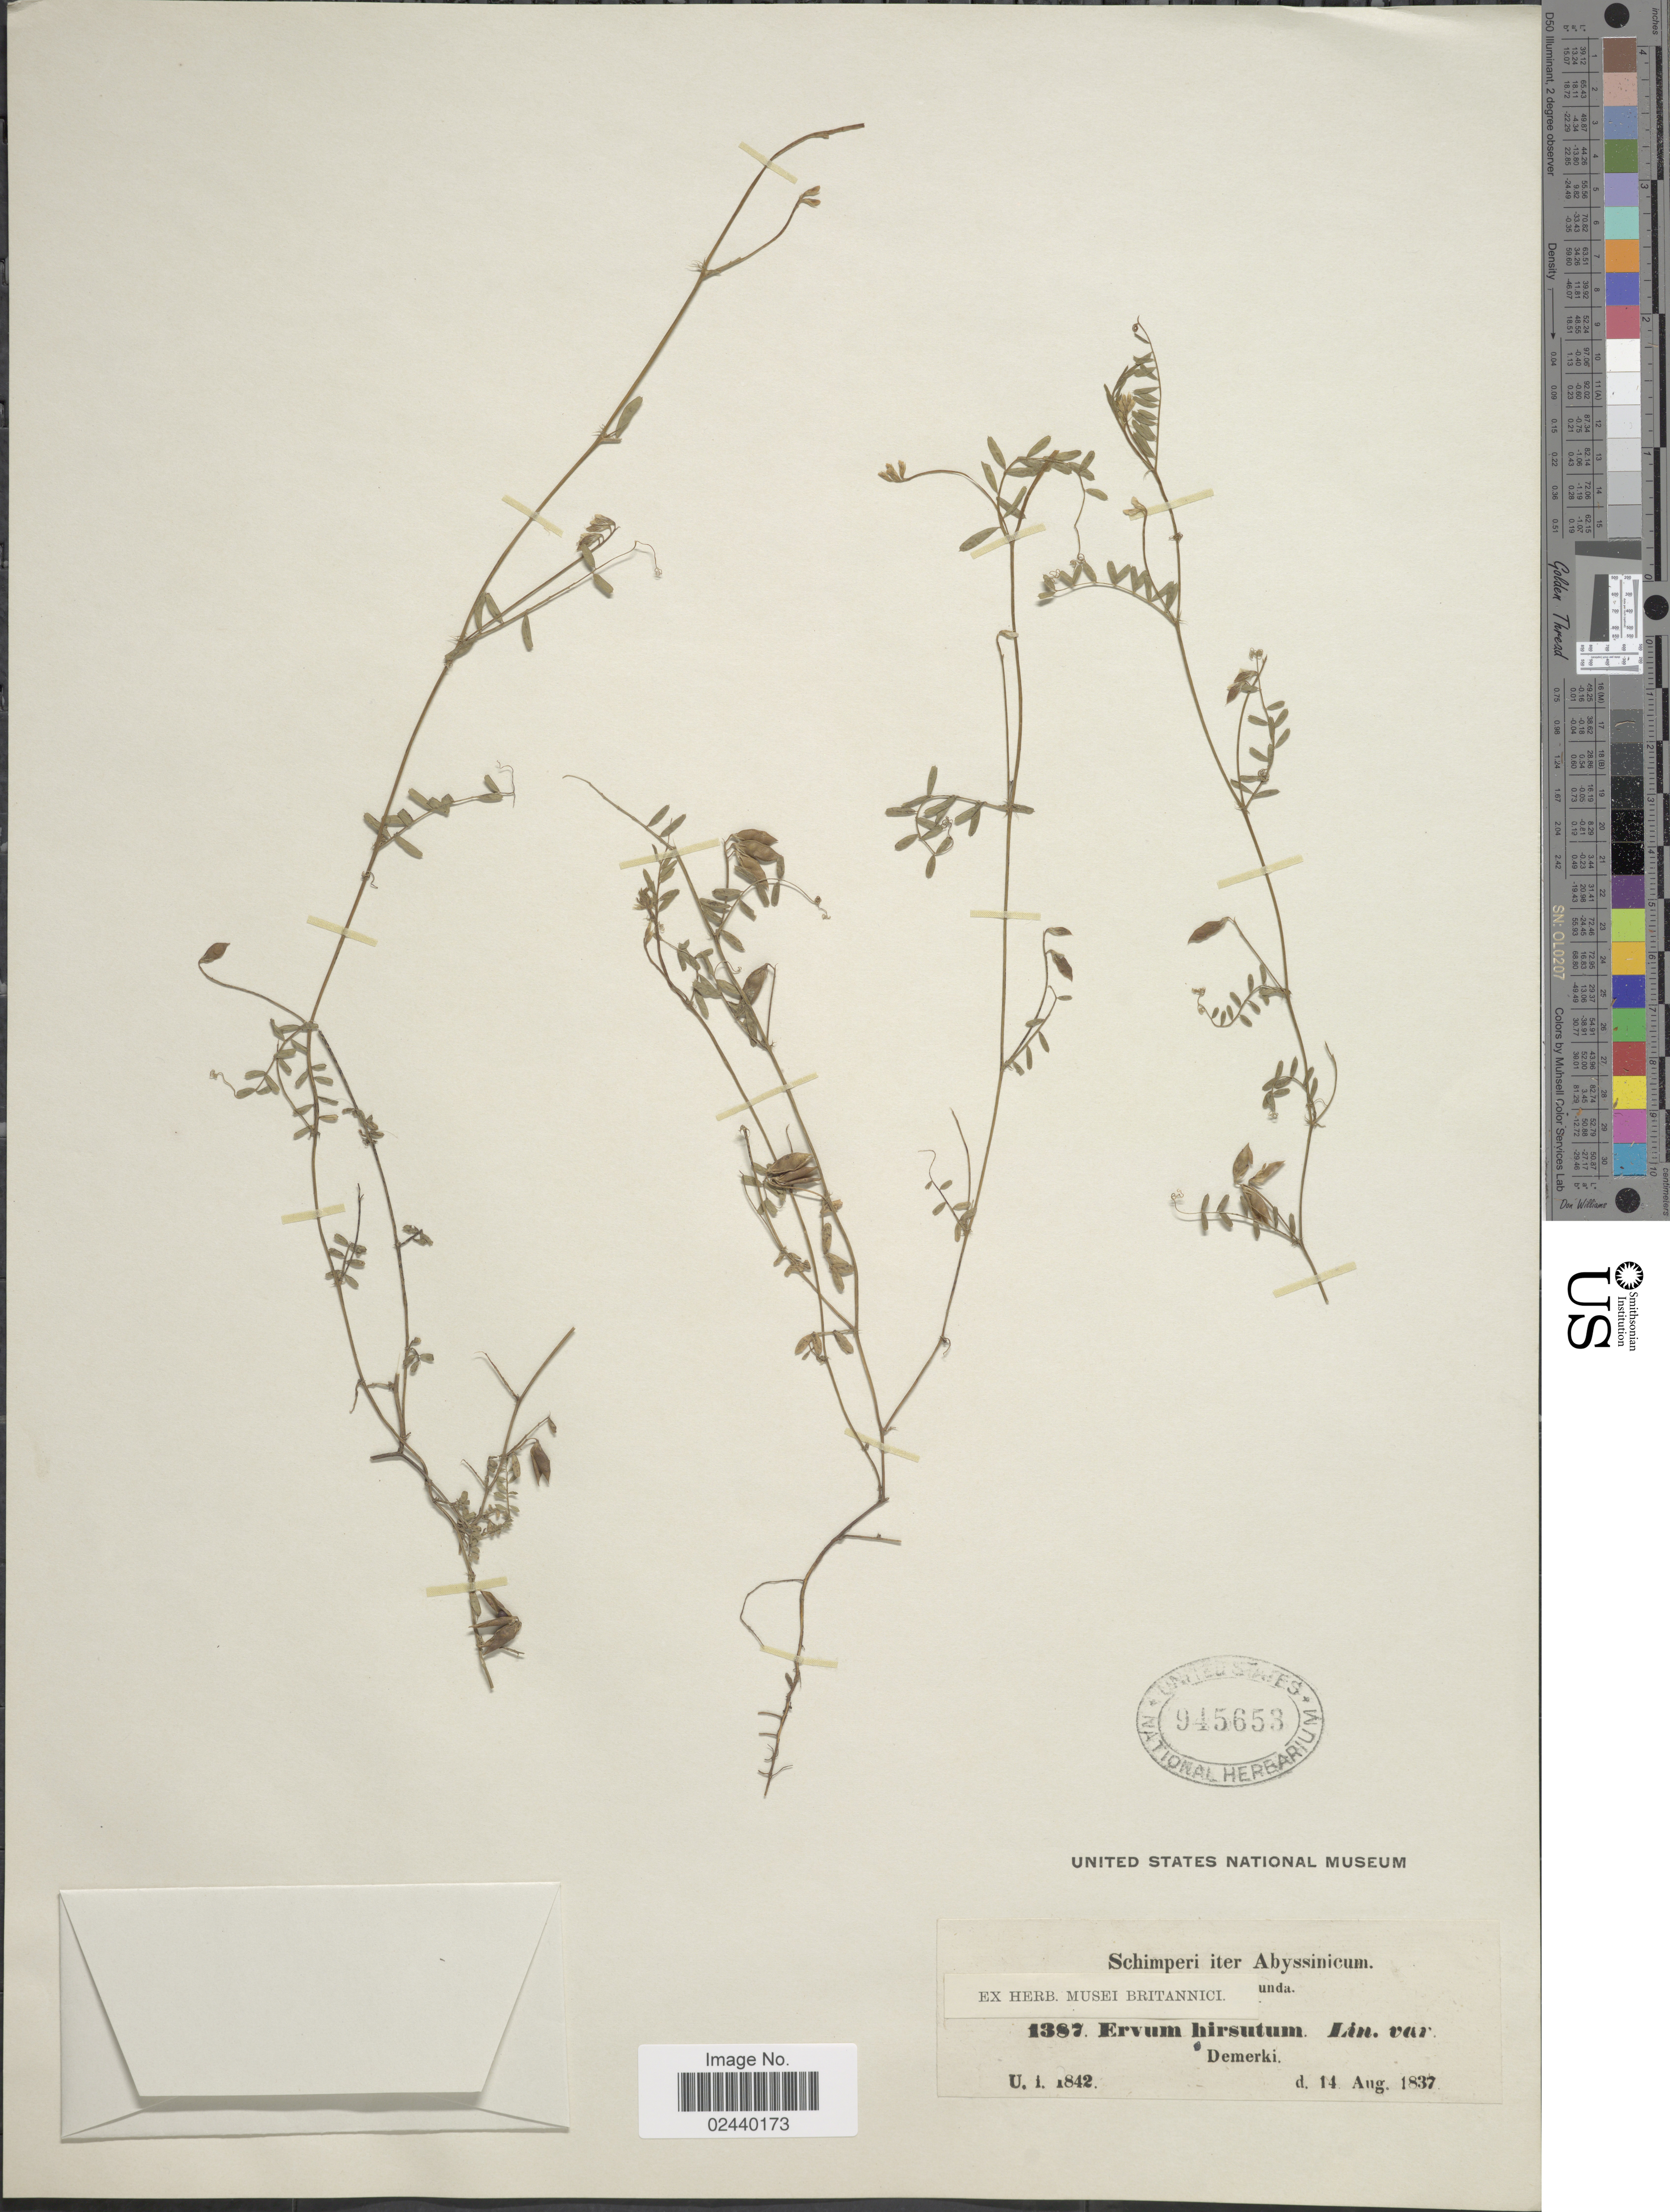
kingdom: Plantae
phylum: Tracheophyta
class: Magnoliopsida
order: Fabales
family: Fabaceae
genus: Vicia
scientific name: Vicia hirsuta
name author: (L.) A. Gray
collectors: -. Schimper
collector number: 1387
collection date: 1837-08-14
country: Eritrea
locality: Abyssinicum, Demerki.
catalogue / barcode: US 945653